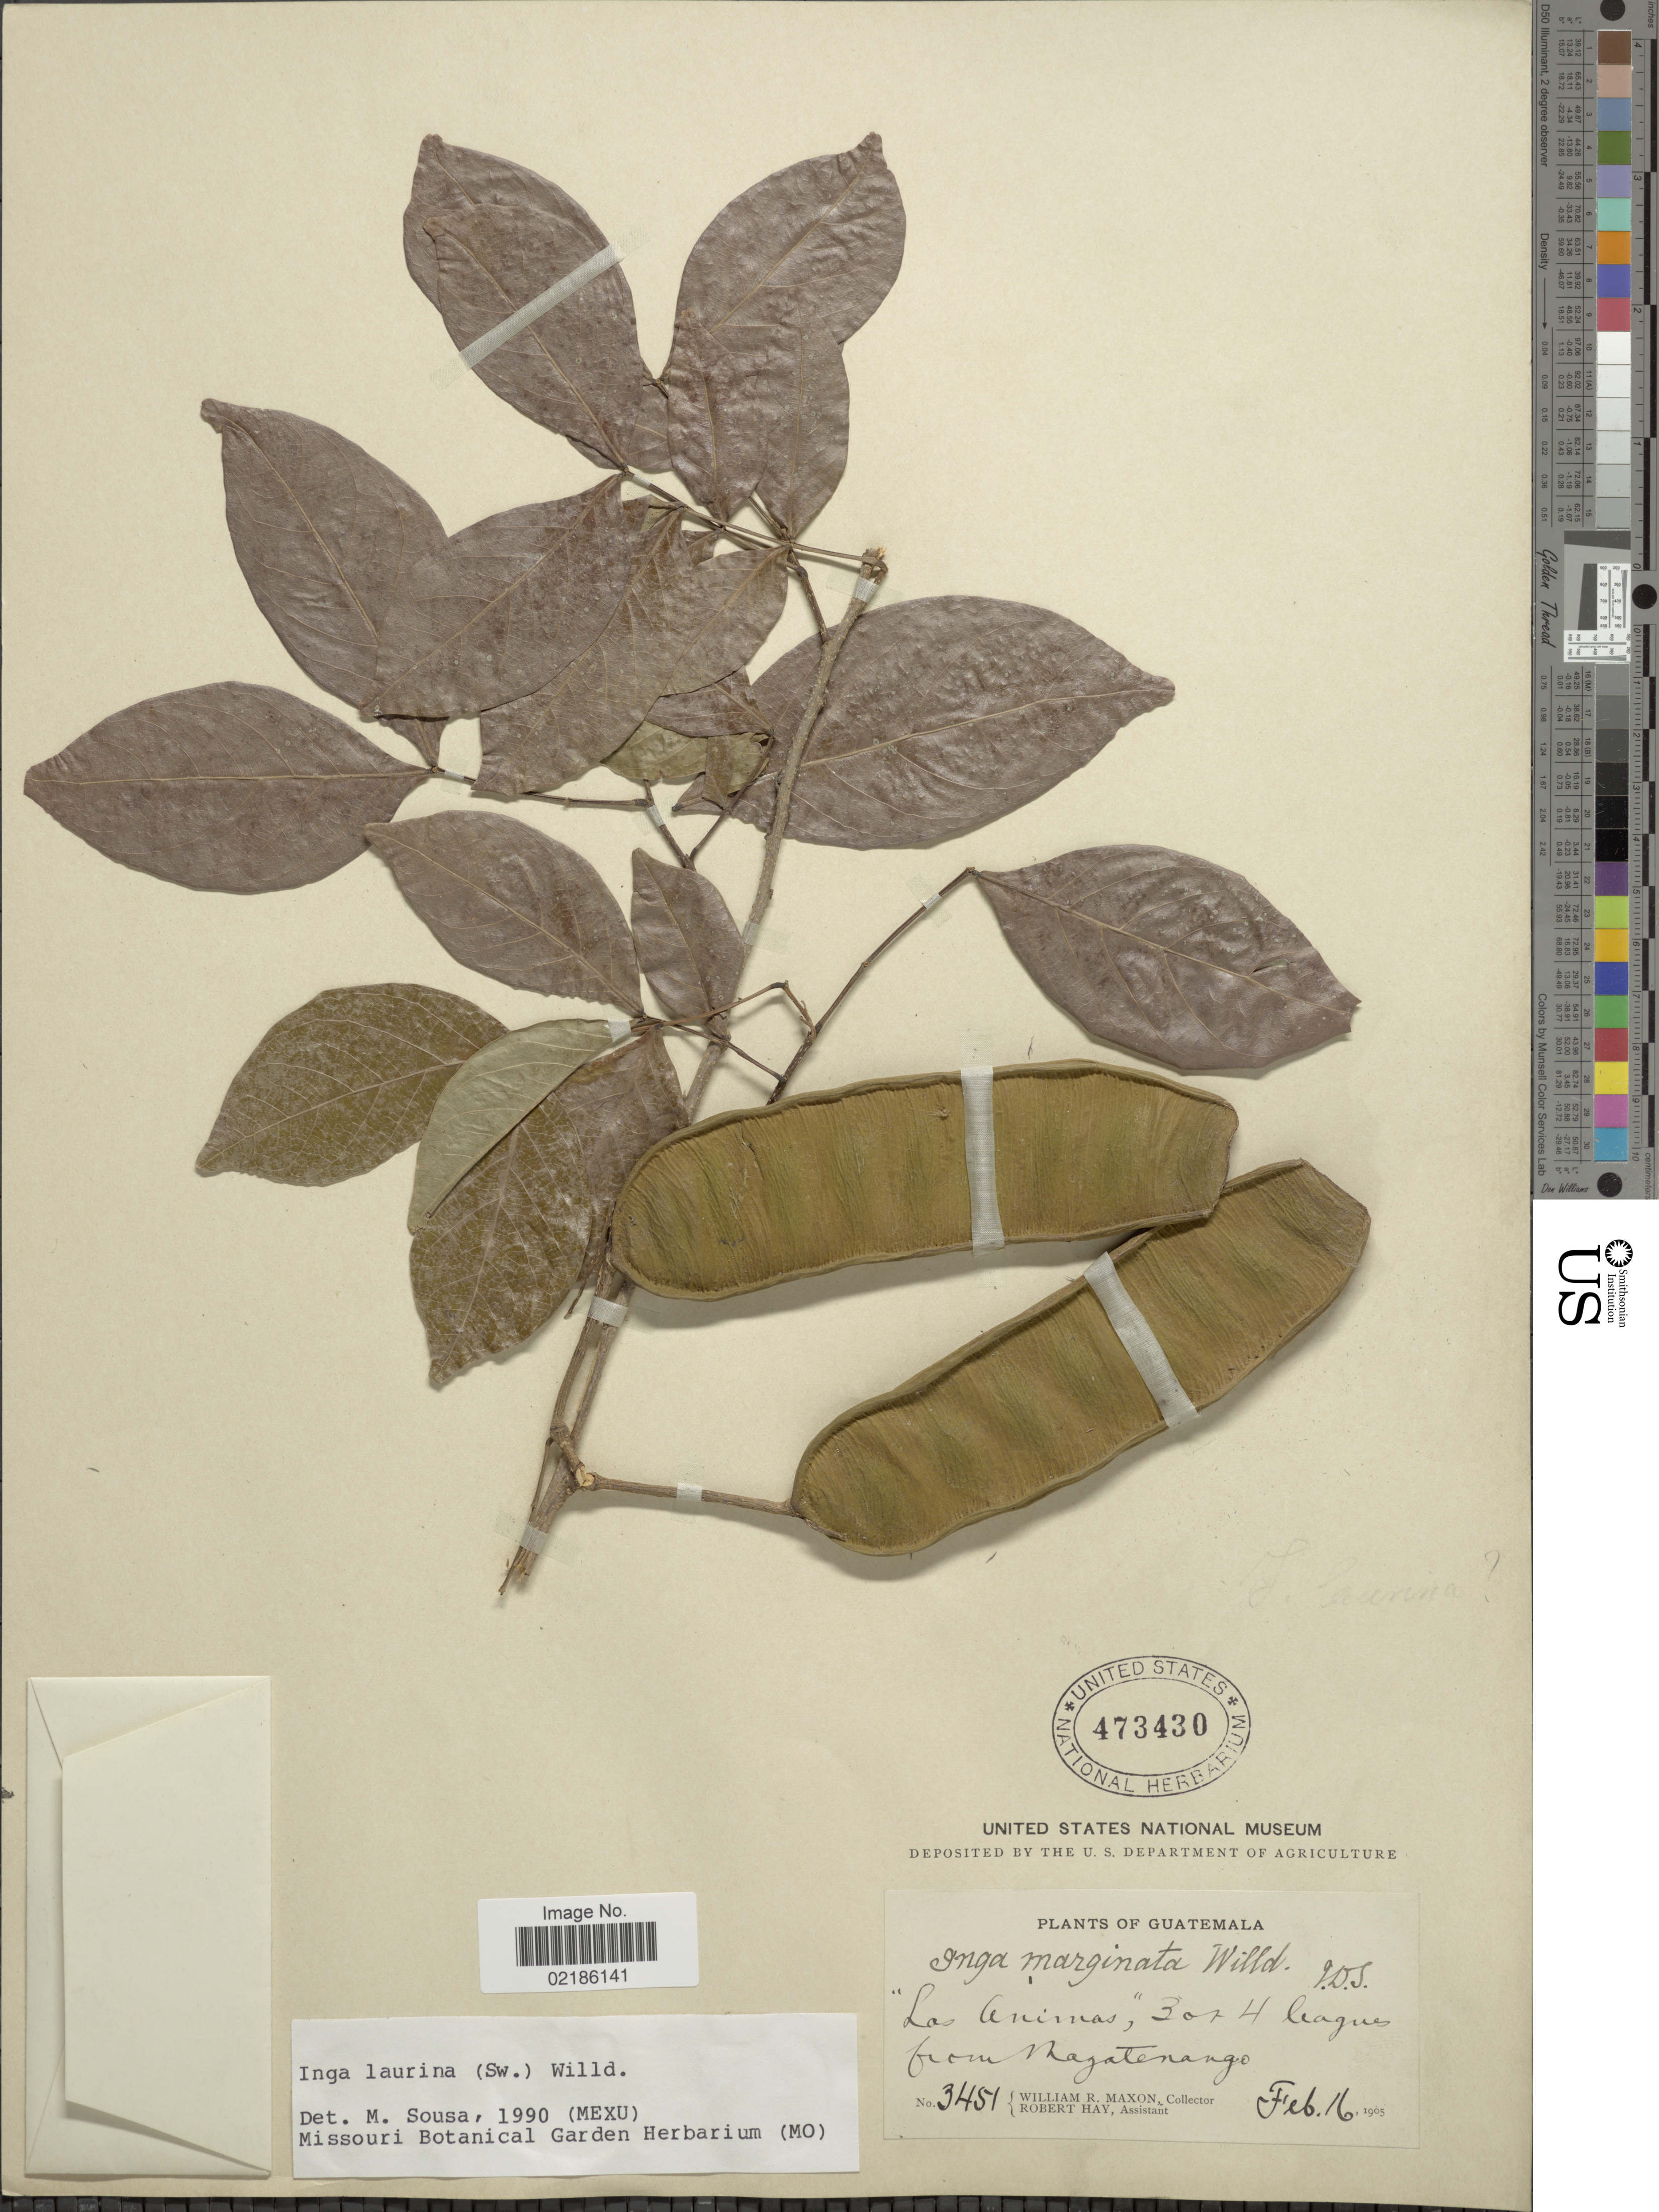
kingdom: Plantae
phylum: Tracheophyta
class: Magnoliopsida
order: Fabales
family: Fabaceae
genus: Inga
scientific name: Inga laurina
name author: (Sw.) Willd.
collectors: W. R. Maxon & R. Hay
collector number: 3451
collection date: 1905-02-16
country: Guatemala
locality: Las Cenincas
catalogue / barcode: US 473430